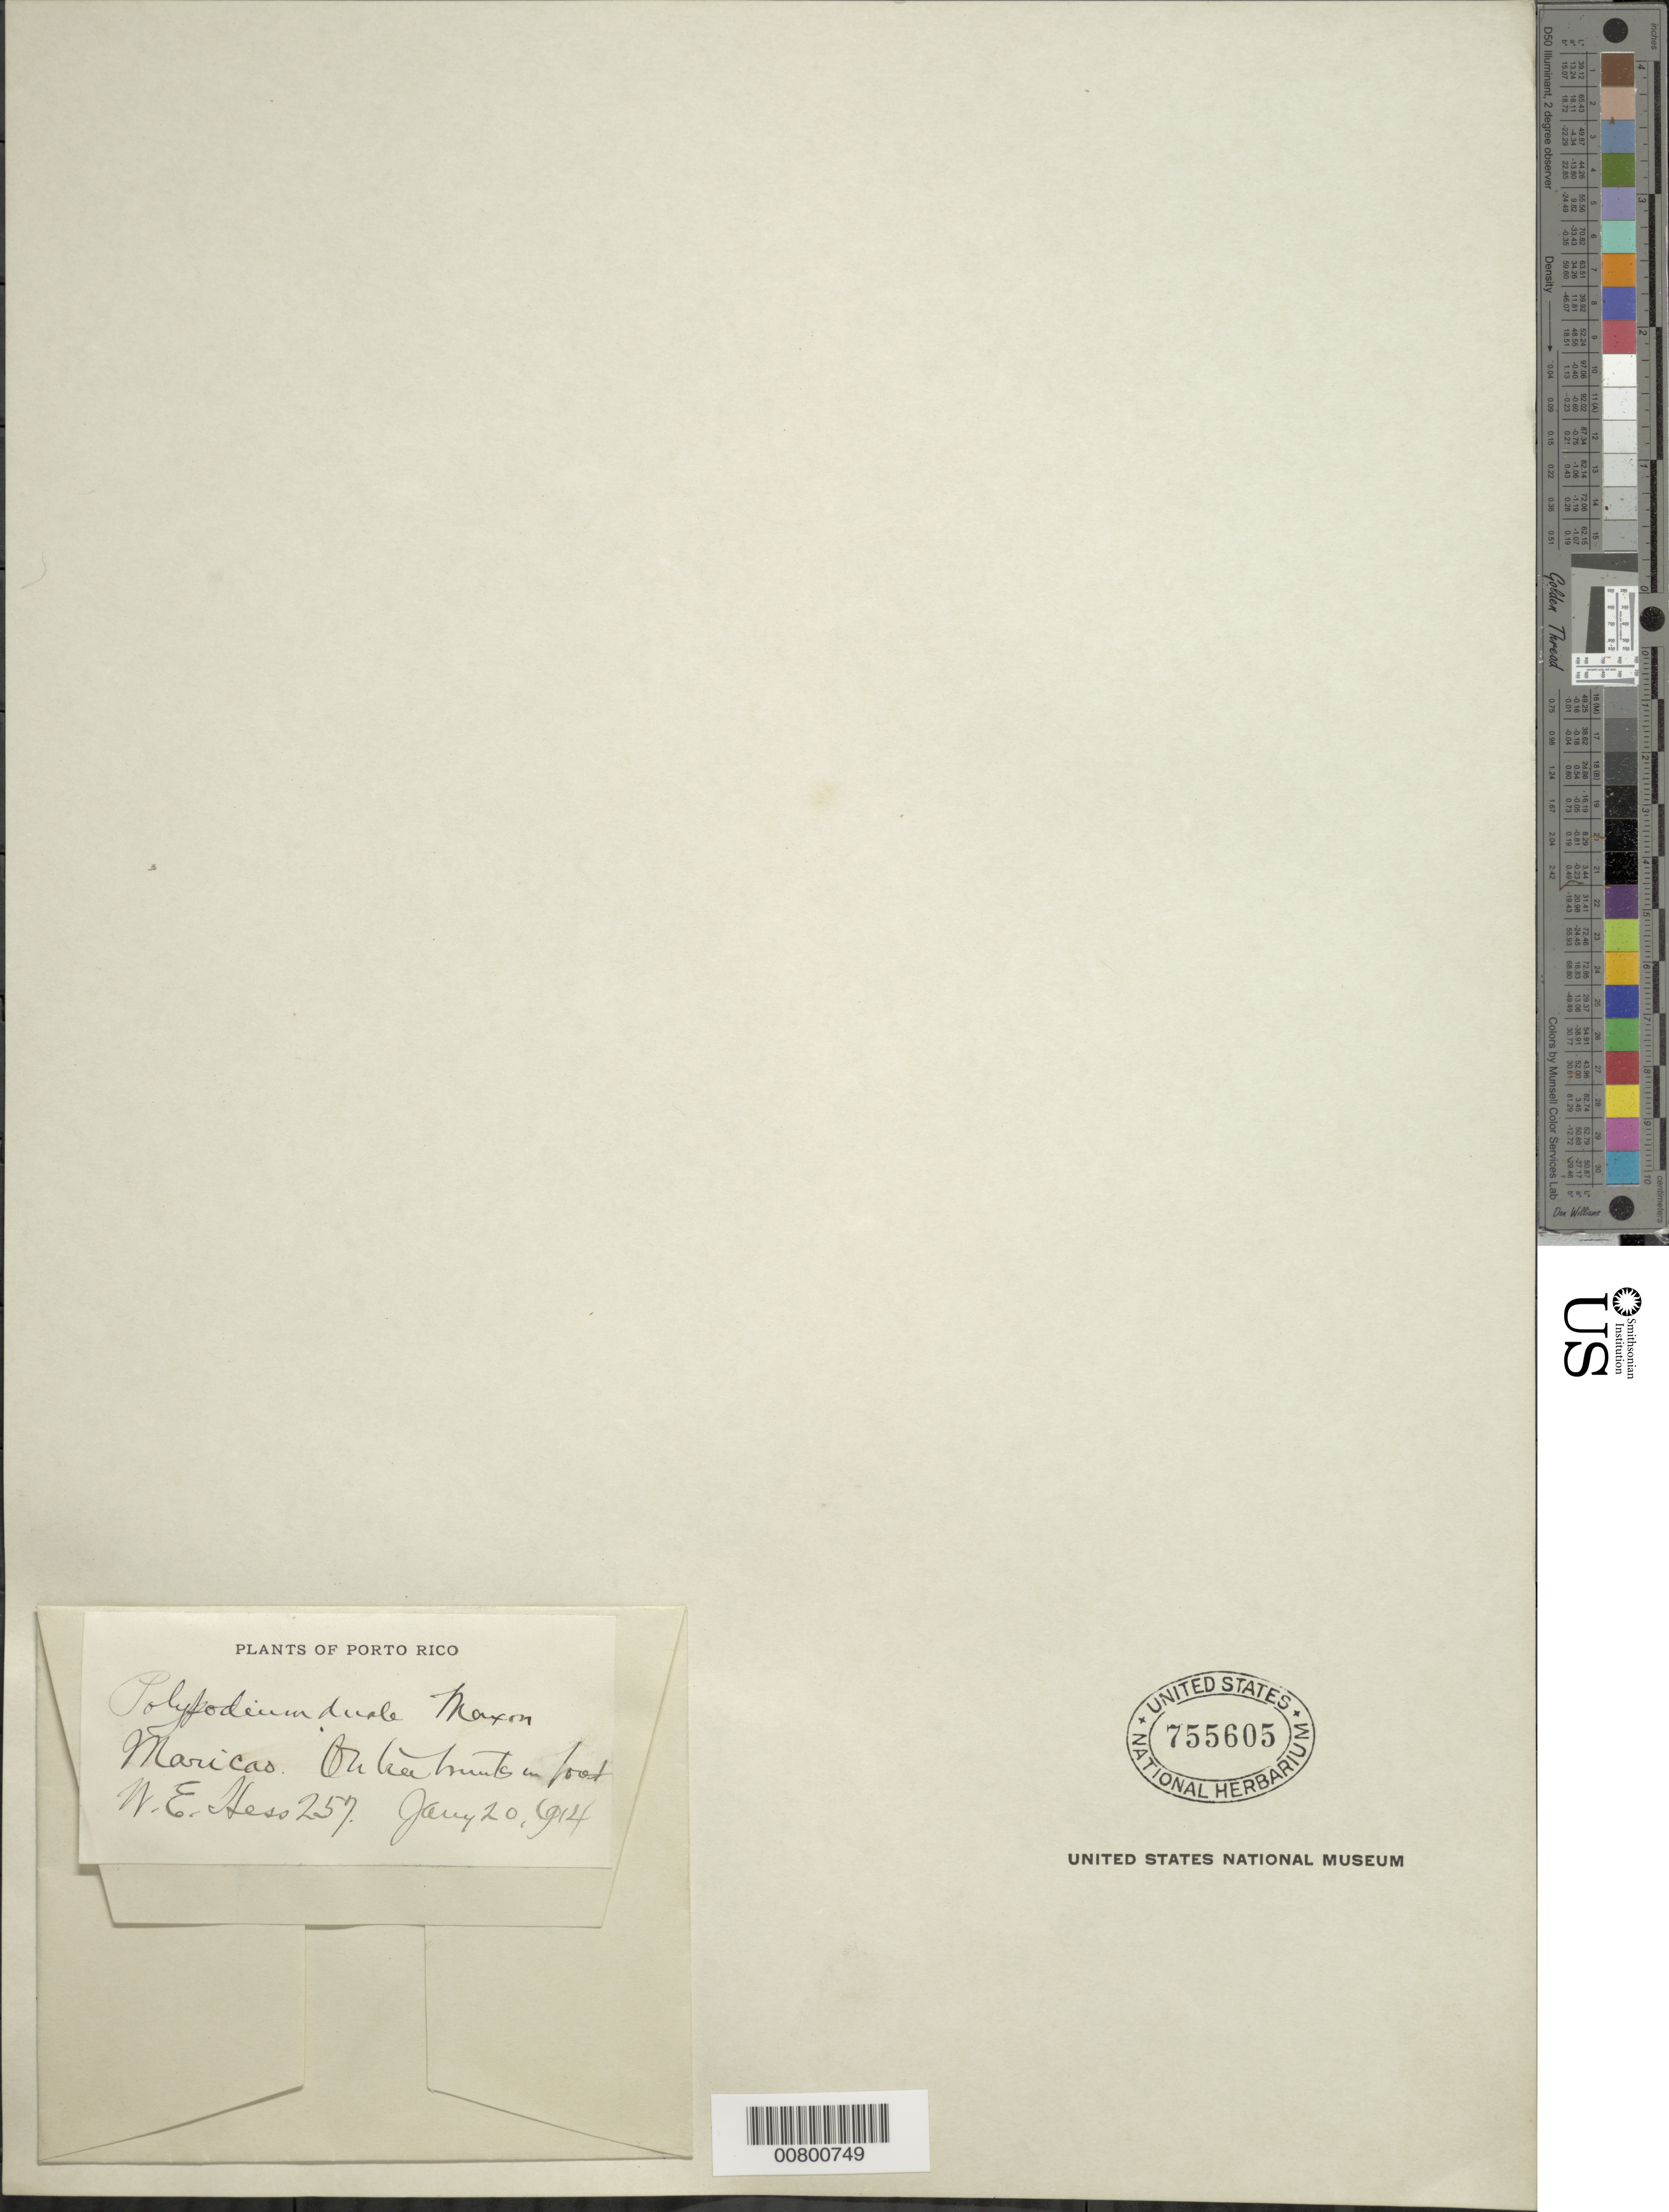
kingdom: Plantae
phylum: Tracheophyta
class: Polypodiopsida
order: Polypodiales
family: Polypodiaceae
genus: Cochlidium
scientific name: Cochlidium serrulatum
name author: (Sw.) L.E. Bishop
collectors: W. Hess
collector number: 257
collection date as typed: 20 Jan 1914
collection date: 1914-01-20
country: Puerto Rico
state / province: Maricao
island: Puerto Rico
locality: Maricao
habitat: Forest, on tree trunks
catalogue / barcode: US 755605